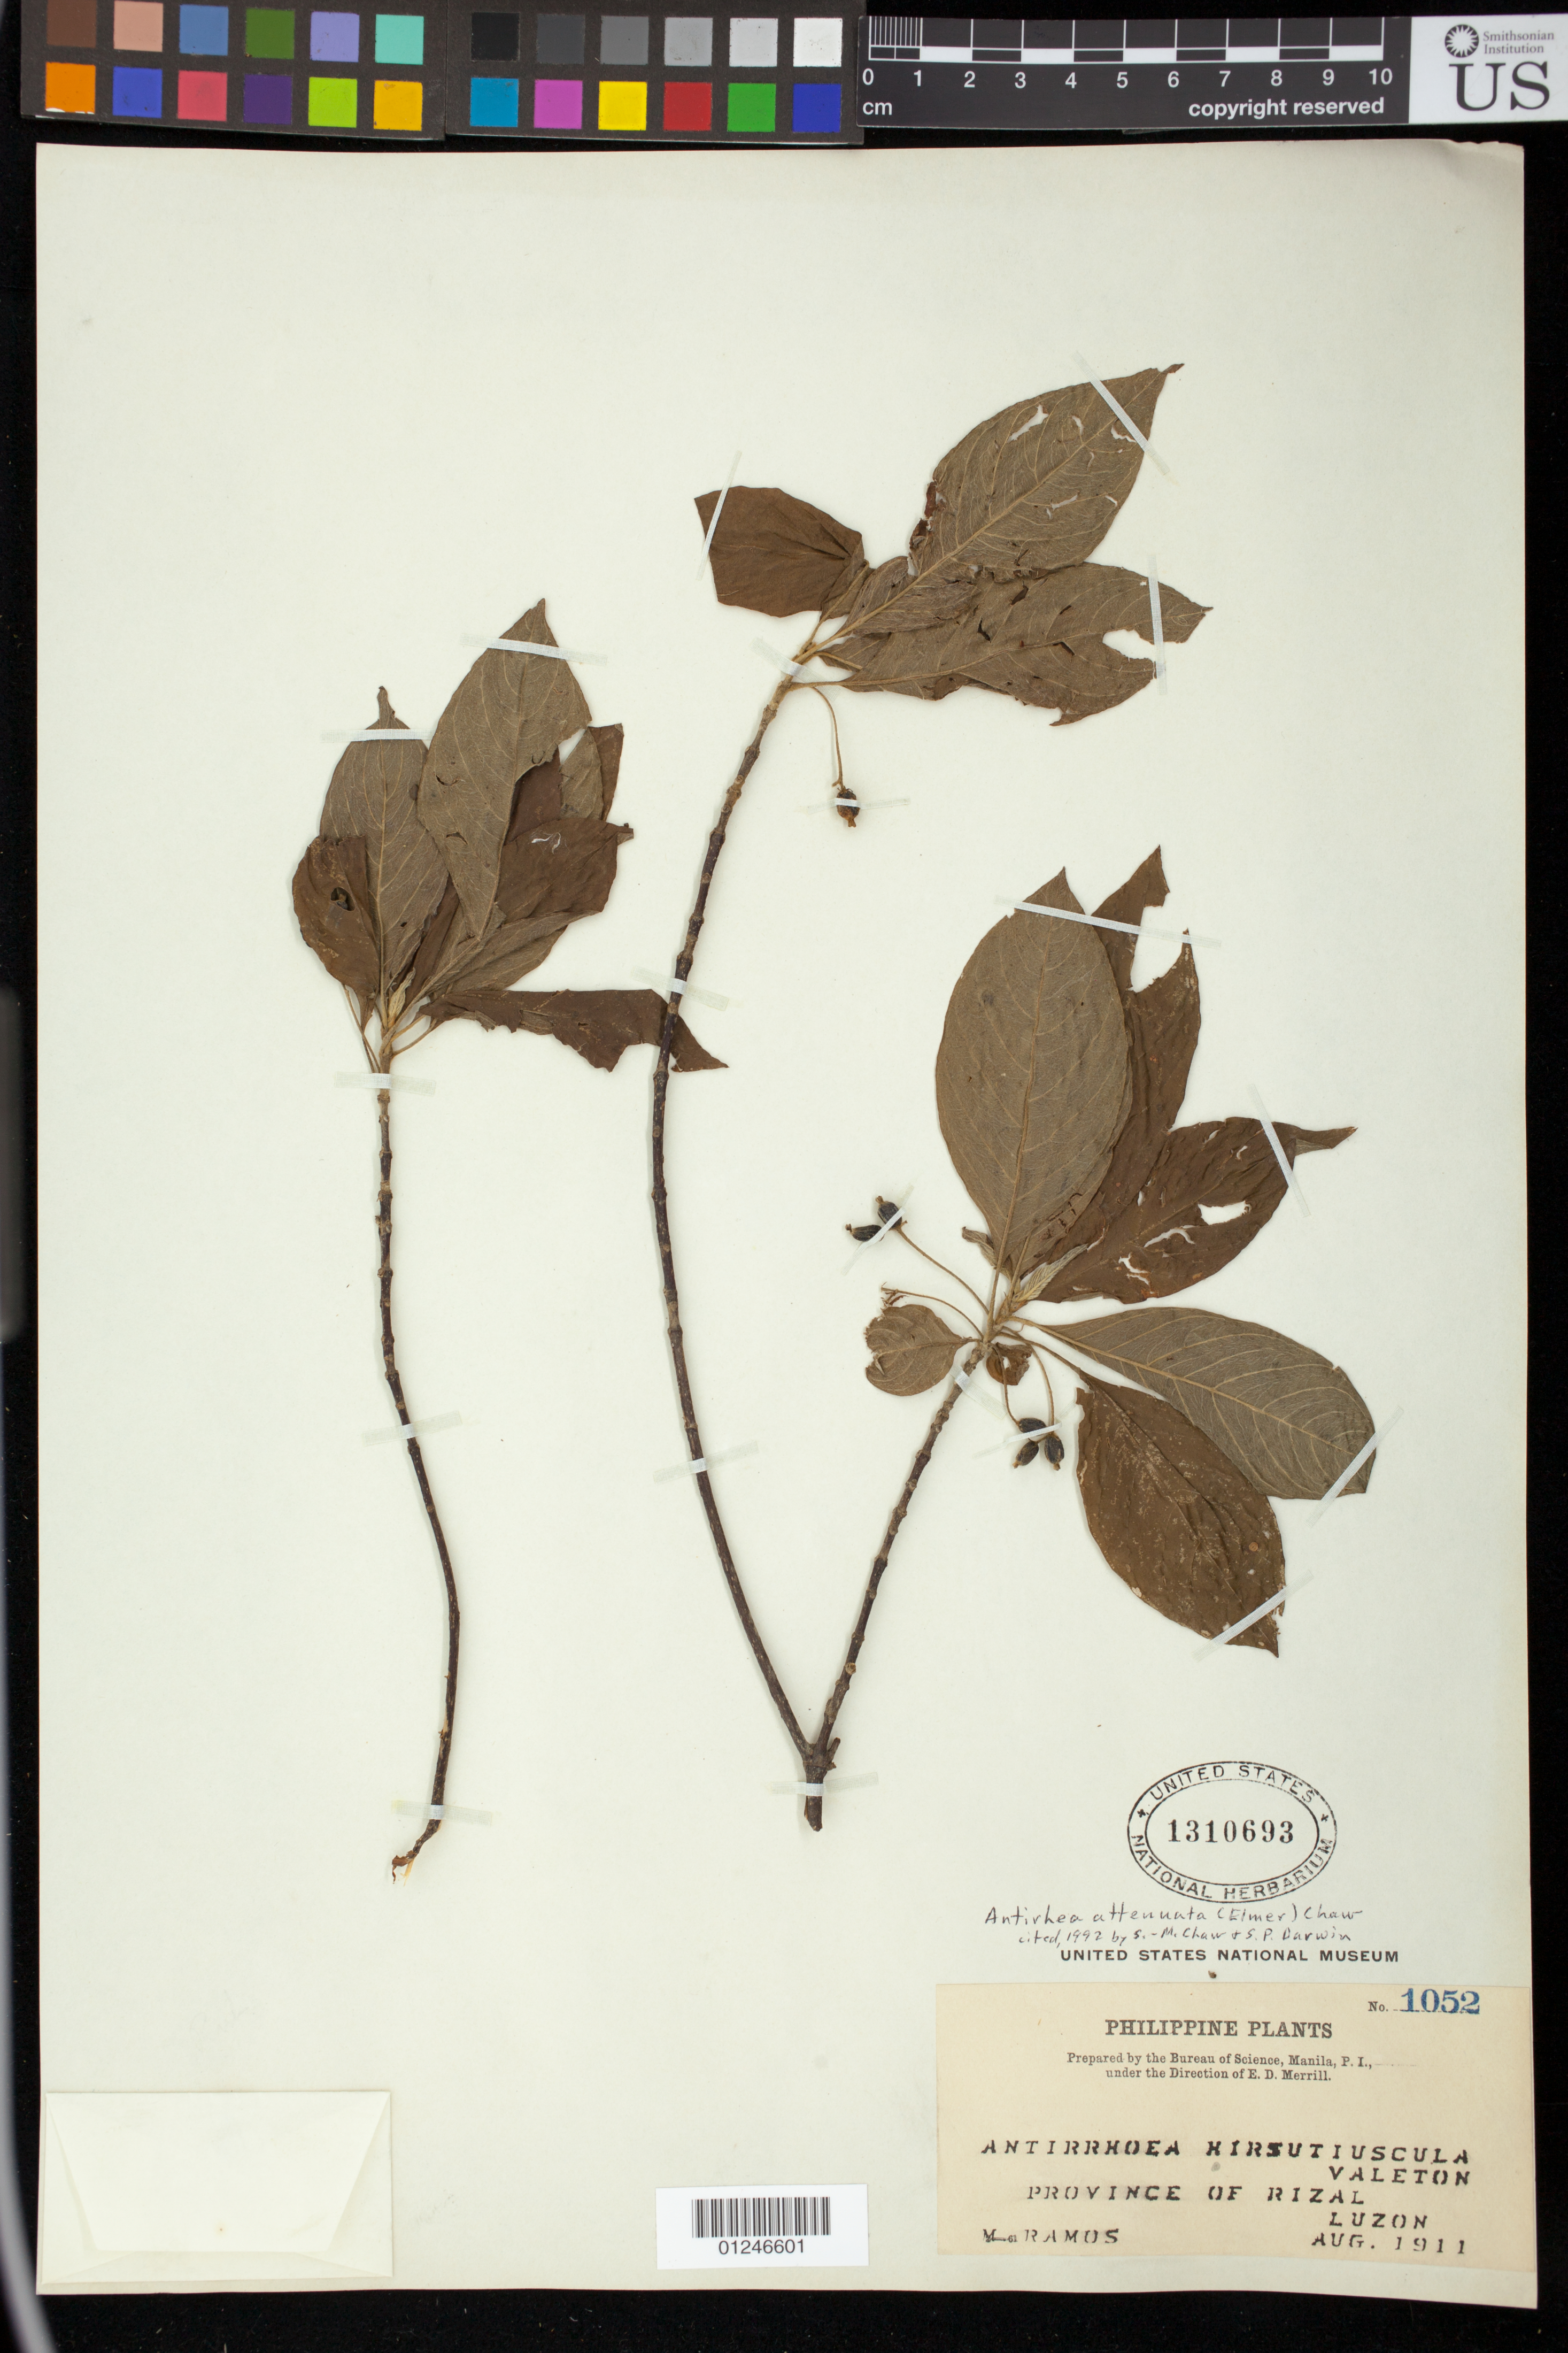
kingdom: Plantae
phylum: Tracheophyta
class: Magnoliopsida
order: Gentianales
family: Rubiaceae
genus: Guettardella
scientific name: Guettardella attenuata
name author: (Elmer) J.G. Chavez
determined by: Chavez, J. G.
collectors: M. Ramos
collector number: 2-61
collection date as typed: Aug 1911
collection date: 1911-08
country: Philippines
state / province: Calabarzon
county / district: Rizal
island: Luzon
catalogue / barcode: US 1310693